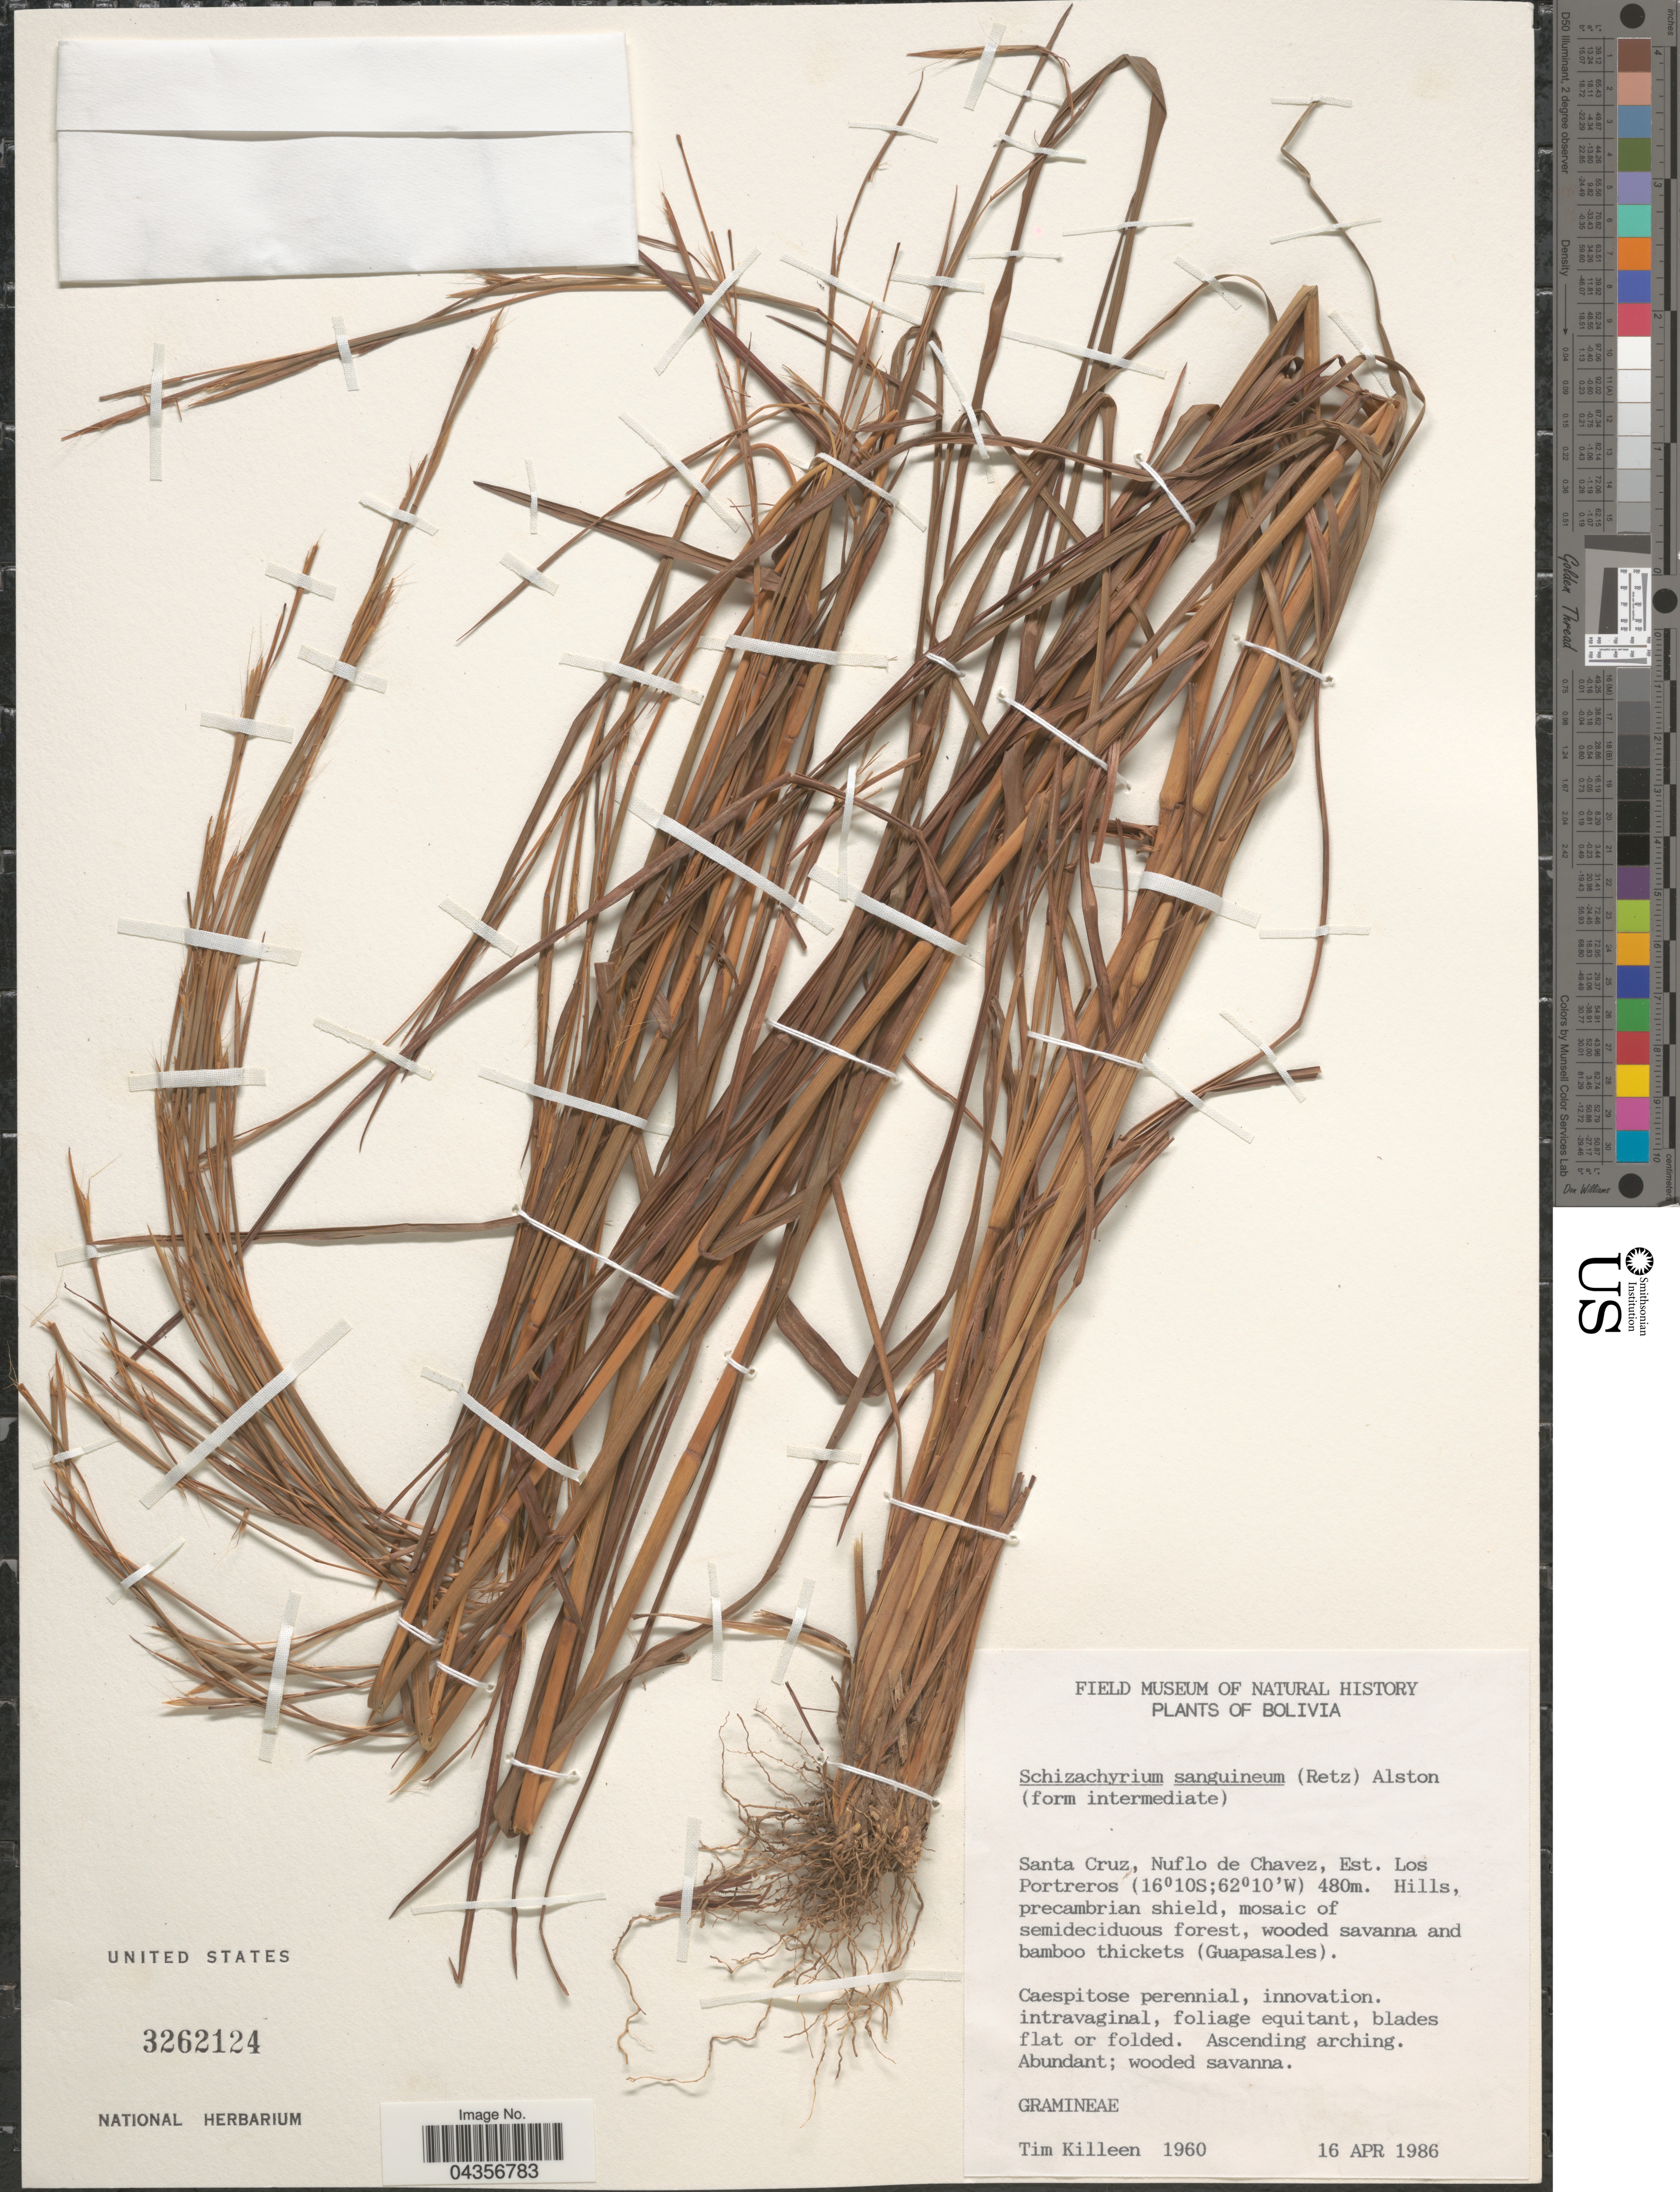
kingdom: Plantae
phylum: Tracheophyta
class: Liliopsida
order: Poales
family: Poaceae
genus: Schizachyrium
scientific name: Schizachyrium sanguineum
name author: (Retz.) Alston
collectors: T. J. Killeen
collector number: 1960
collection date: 1986-04-16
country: Bolivia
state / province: Santa Cruz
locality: Santa Cruz, Nuflo de Chavez, Est. Los Portreros.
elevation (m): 480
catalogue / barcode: US 3262124